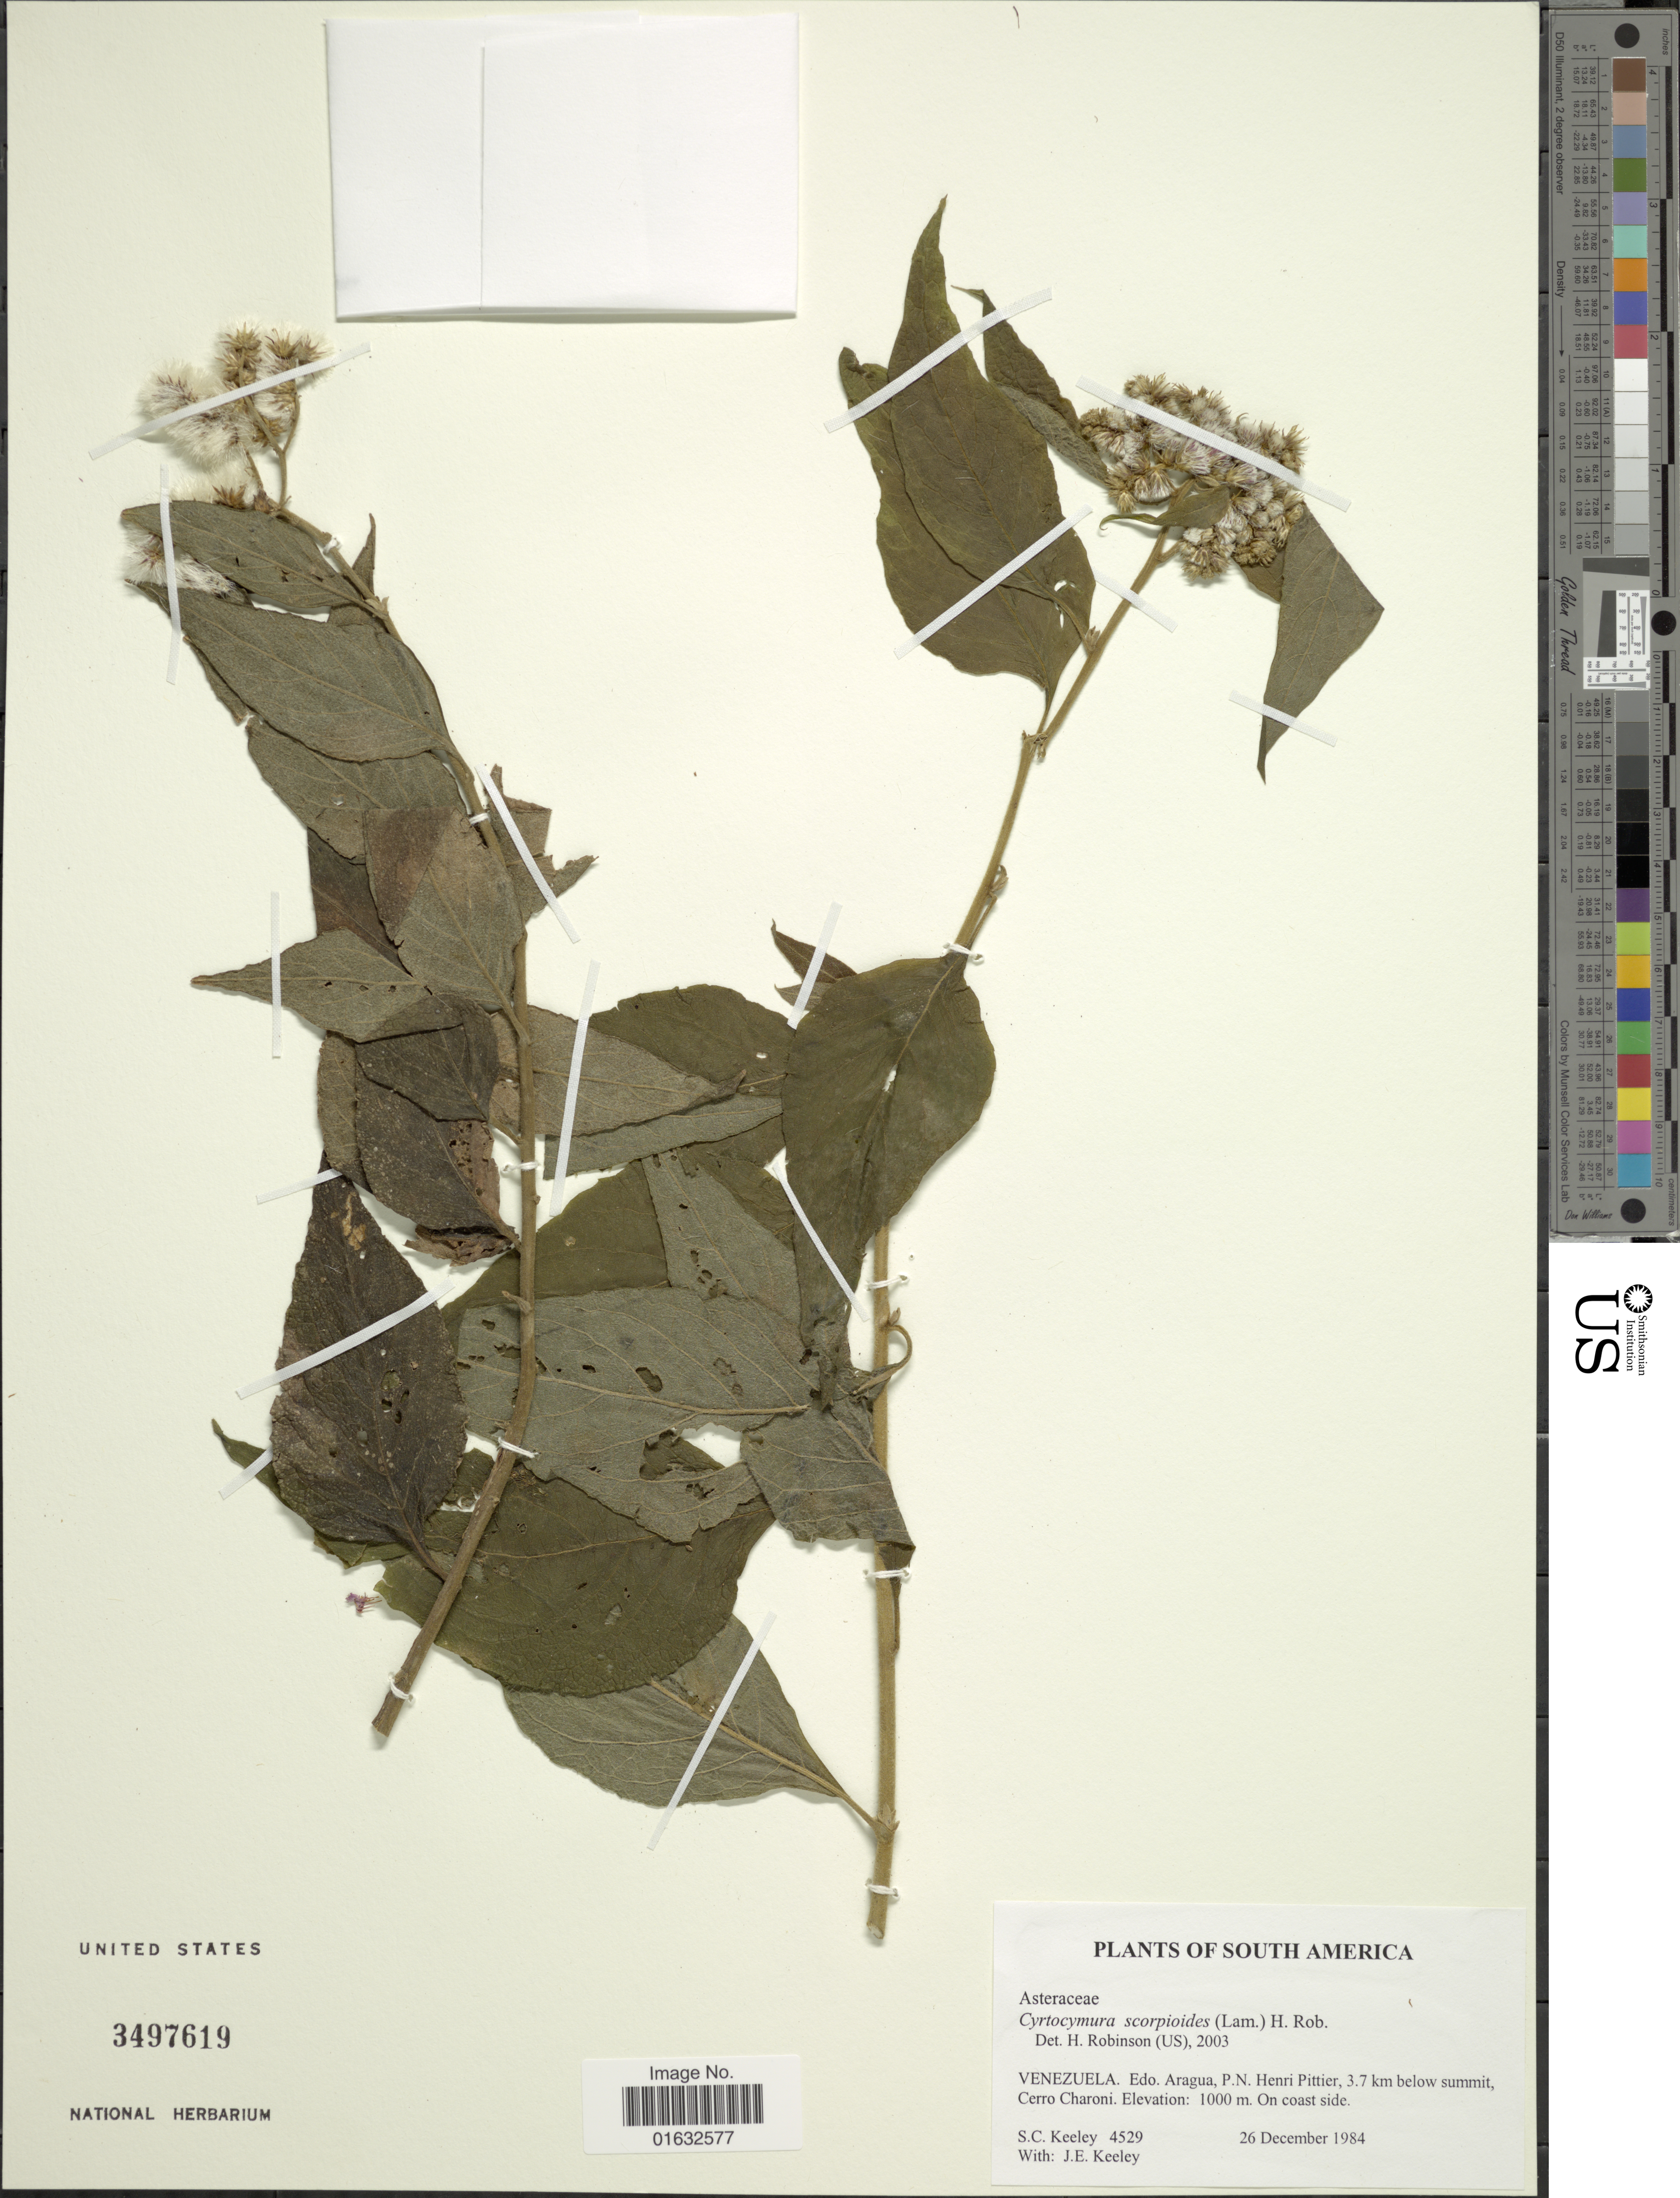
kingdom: Plantae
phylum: Tracheophyta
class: Magnoliopsida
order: Asterales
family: Asteraceae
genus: Cyrtocymura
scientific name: Cyrtocymura scorpioides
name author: (Lam.) H. Rob.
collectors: S. C. Keeley & J. E. Keeley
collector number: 4529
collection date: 1984-12-26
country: Venezuela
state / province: Aragua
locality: Edo. Aragua,P.N. Henri Pittier, 3.7 km below summit, Cerro Charoni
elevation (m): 1000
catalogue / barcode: US 3497619